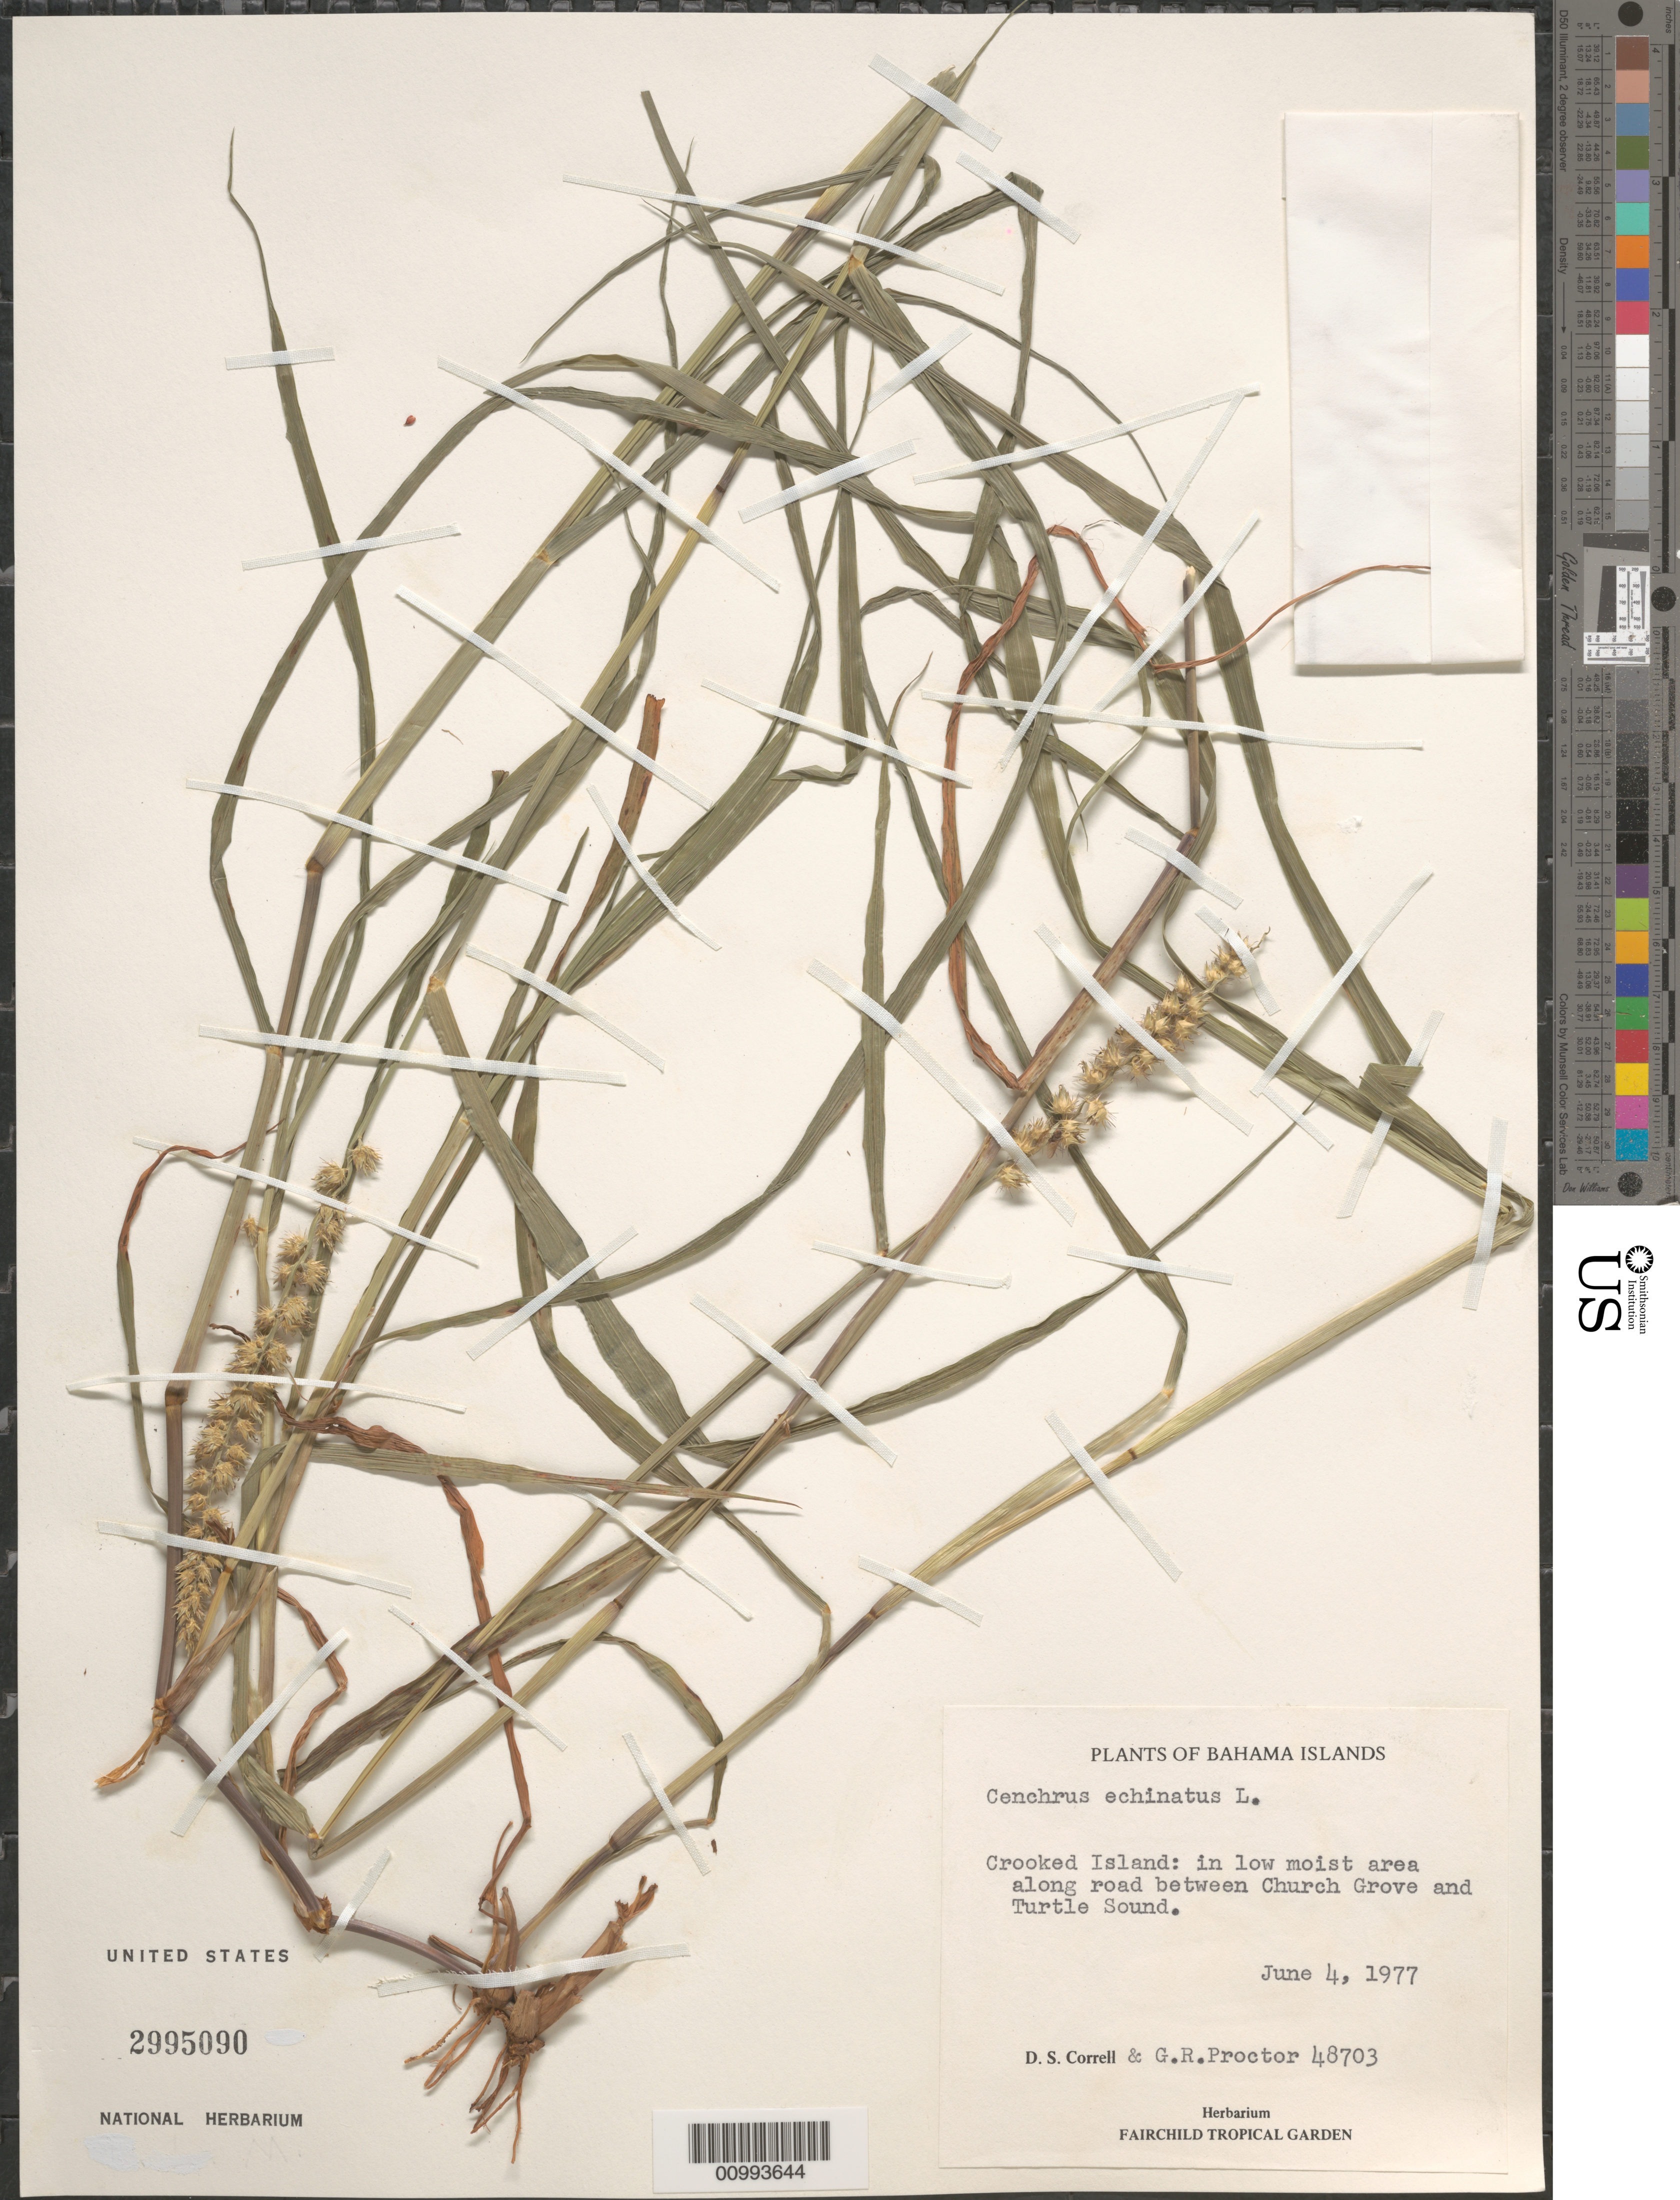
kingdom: Plantae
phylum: Tracheophyta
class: Liliopsida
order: Poales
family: Poaceae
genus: Cenchrus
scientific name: Cenchrus echinatus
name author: L.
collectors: D. S. Correll & G. R. Proctor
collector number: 48703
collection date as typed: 04 Jun 1977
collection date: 1977-06-04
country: Bahamas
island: Crooked I.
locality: between Church Grove and Turtle Sound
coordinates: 0 N, 0 E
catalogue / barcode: US 2995090